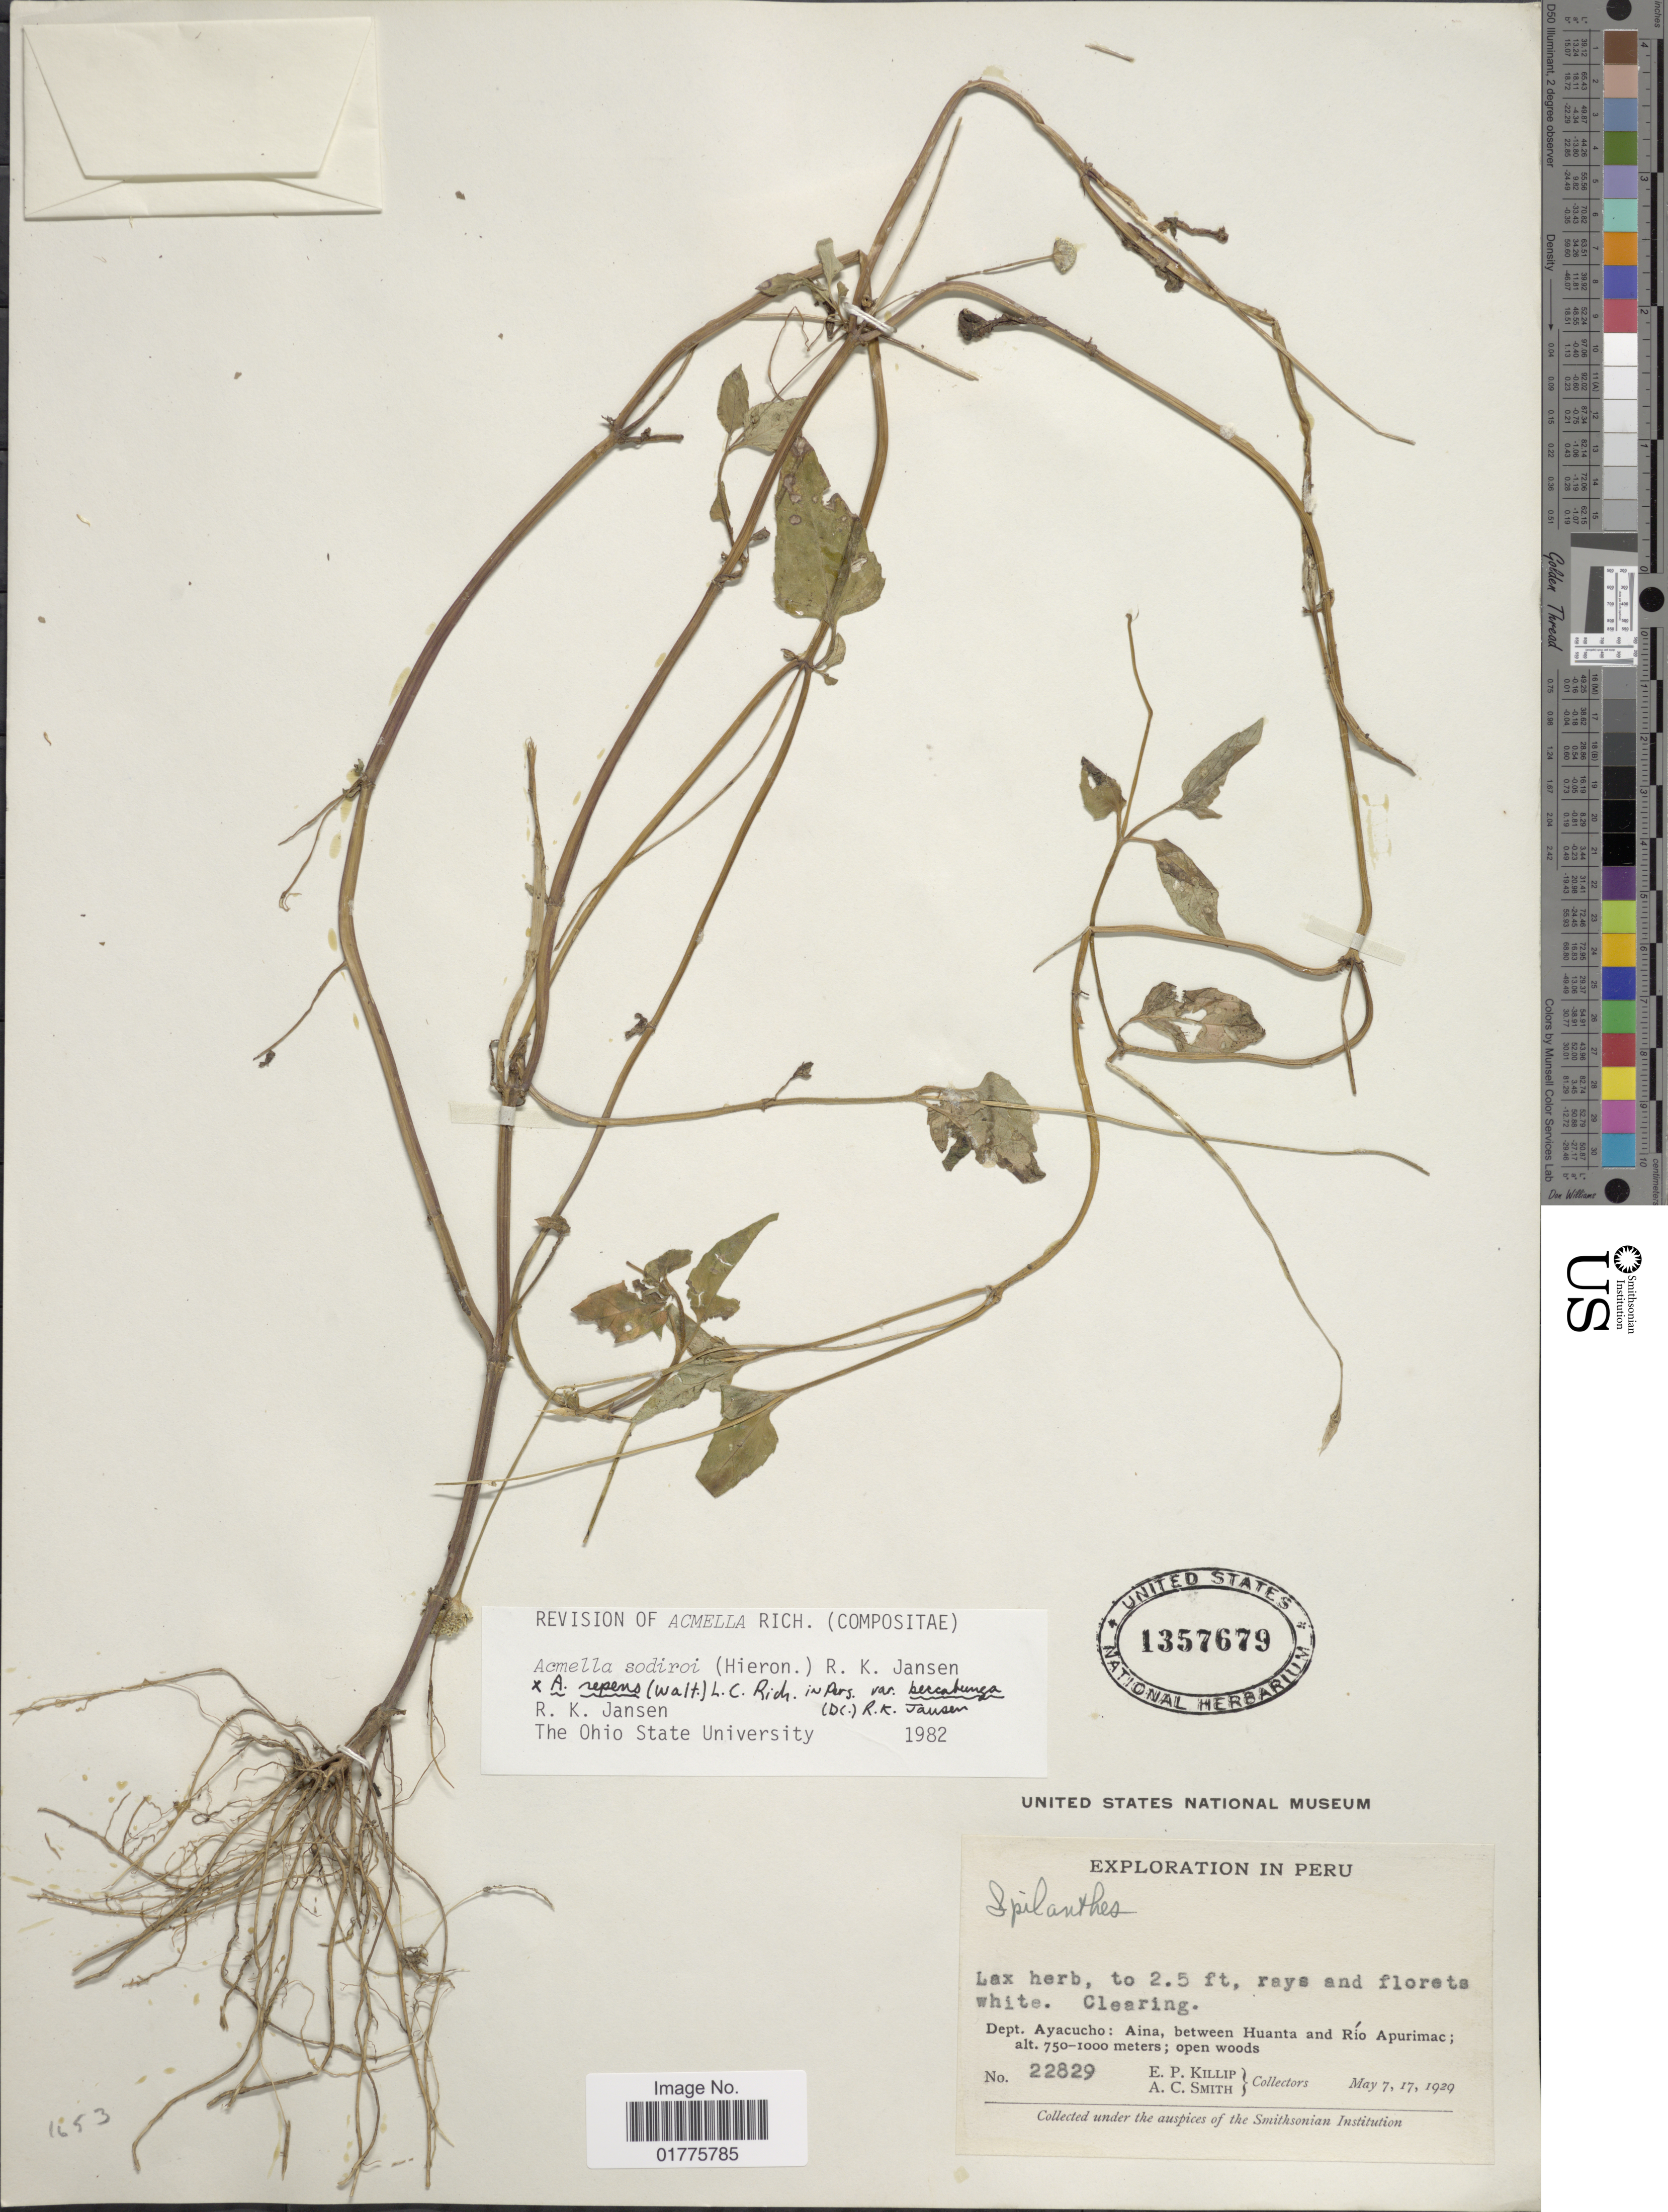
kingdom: Plantae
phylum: Tracheophyta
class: Magnoliopsida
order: Asterales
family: Asteraceae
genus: Acmella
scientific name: Acmella sodiroi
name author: (Hieron.) R.K. Jansen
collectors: E. P. Killip & A. C. Smith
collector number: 22829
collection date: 1929-05-07/1929-05-17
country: Peru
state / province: Ayacucho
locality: Clearing, Aina between Huanta and Río Apurimac; open woods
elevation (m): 750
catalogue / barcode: US 1357679